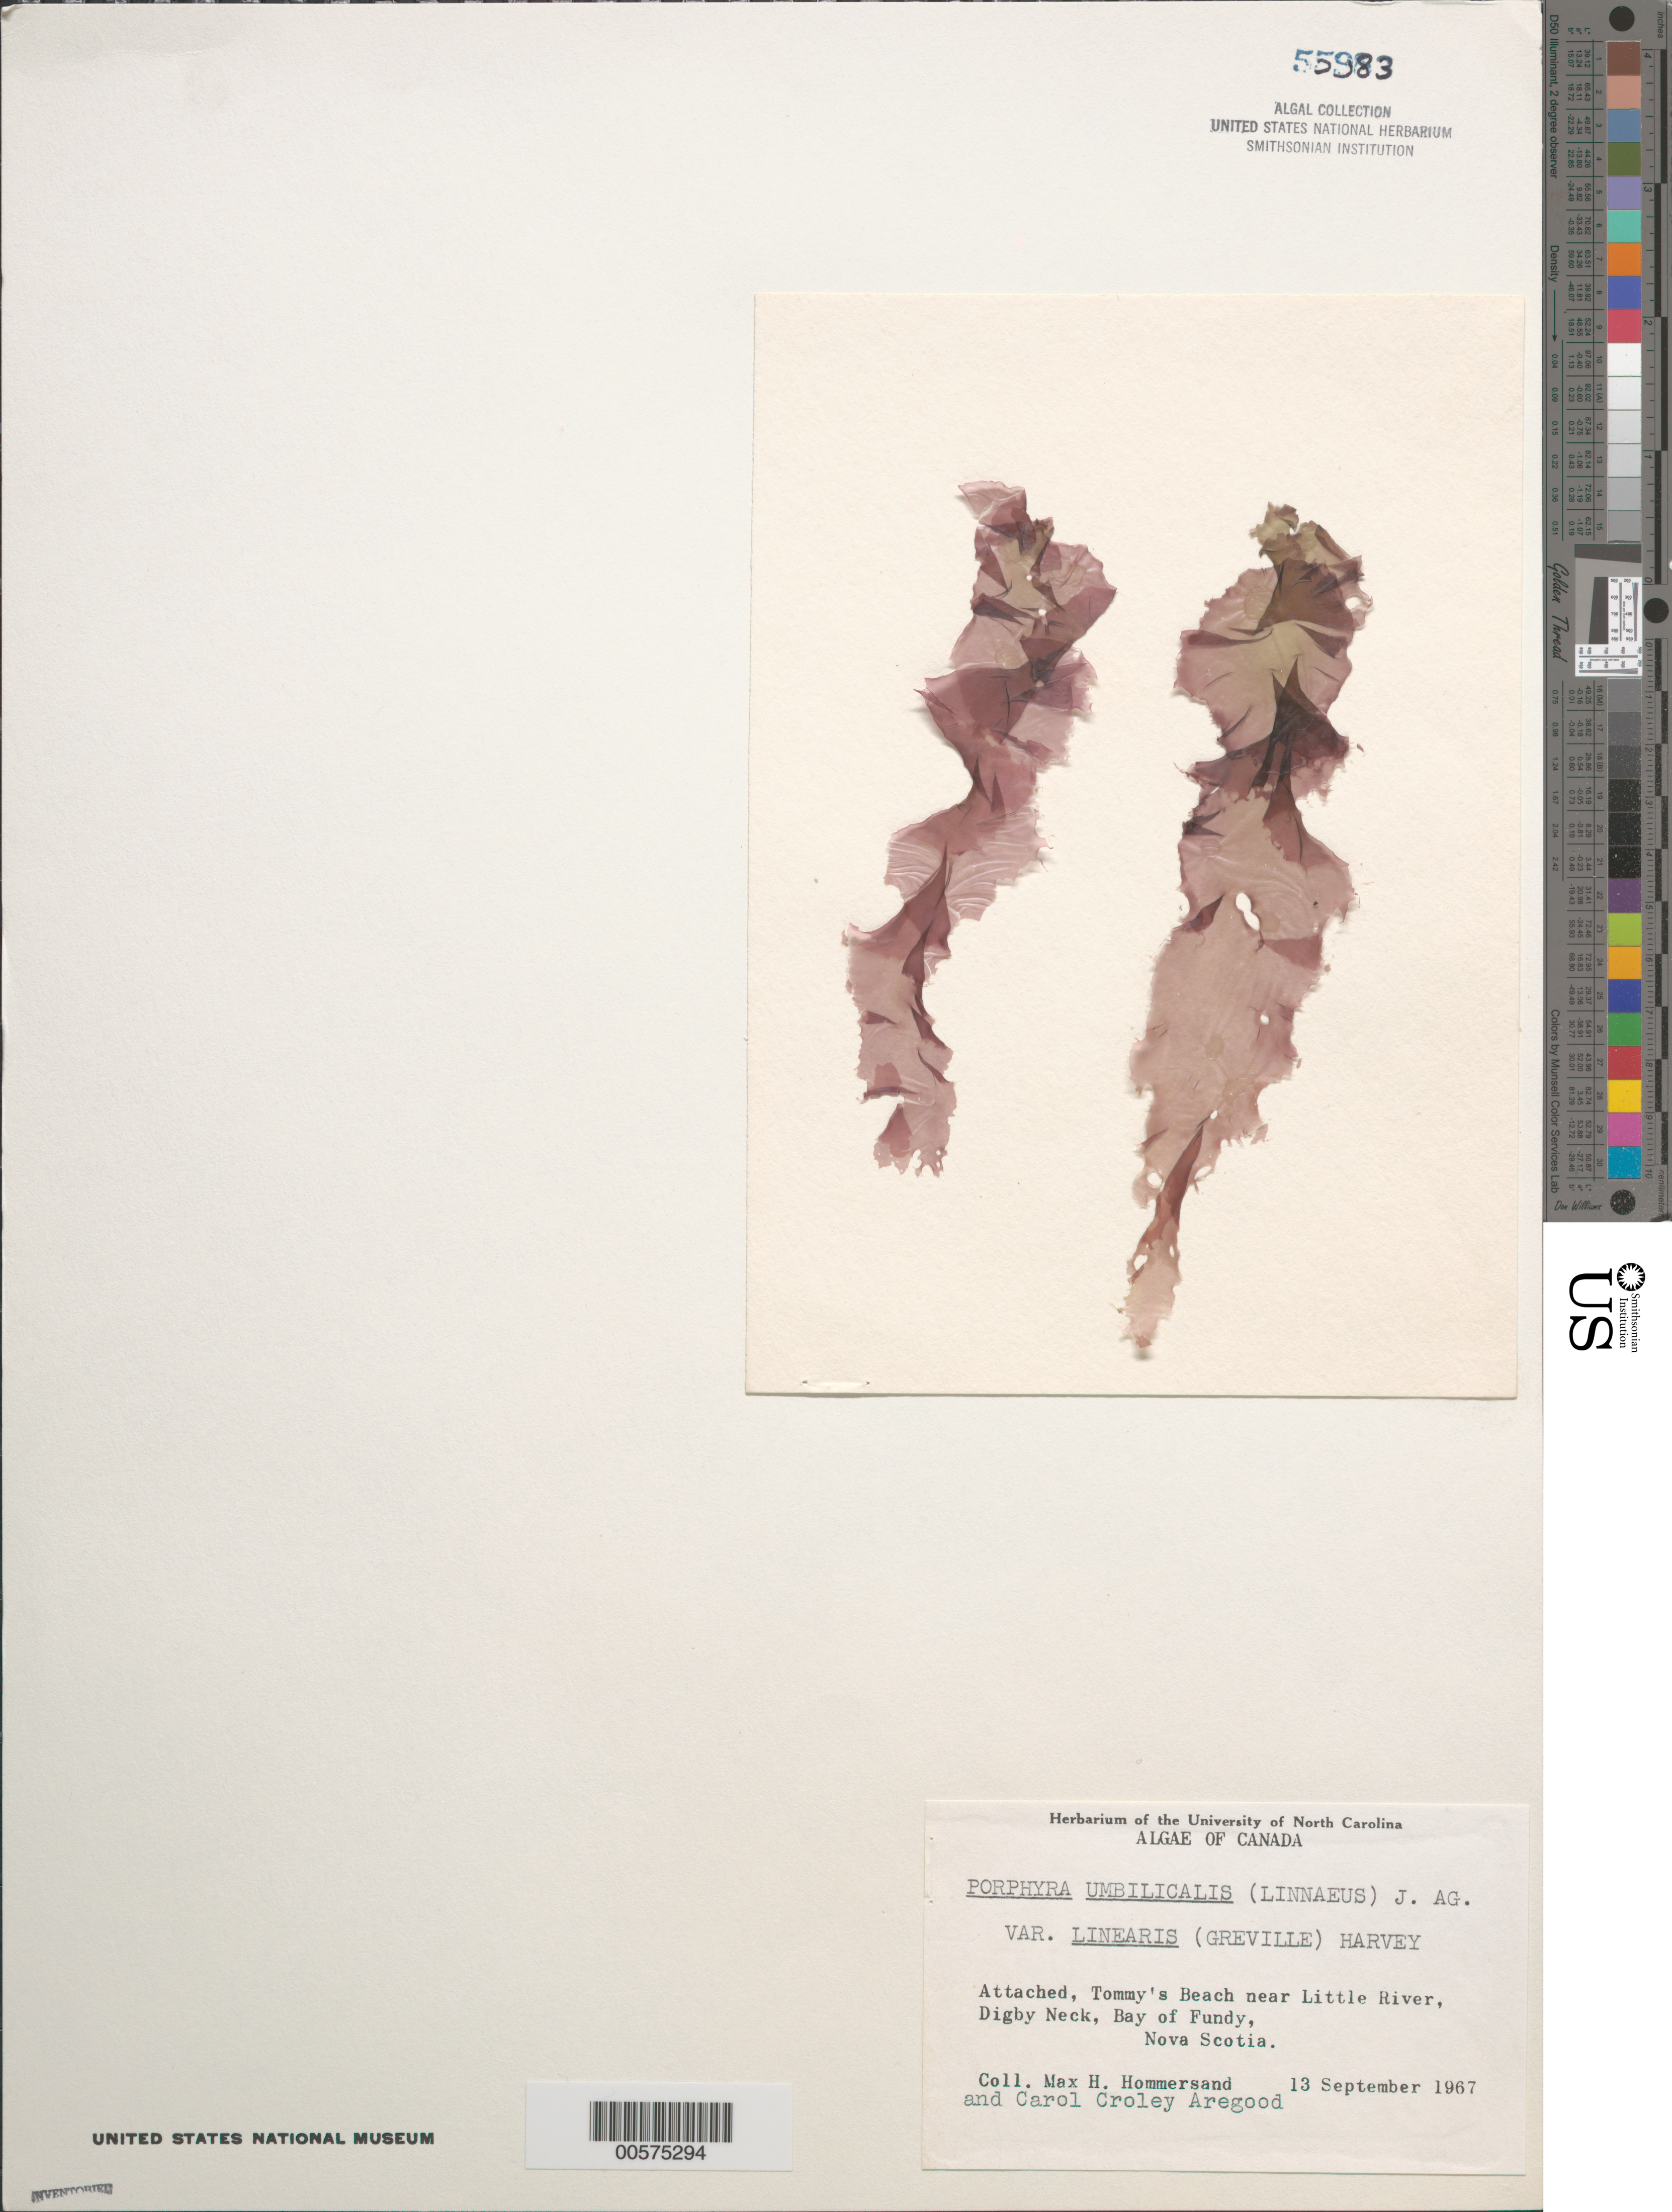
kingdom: Plantae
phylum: Rhodophyta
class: Bangiophyceae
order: Bangiales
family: Bangiaceae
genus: Porphyra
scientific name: Porphyra umbilicalis var. linearis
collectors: M. H. Hommersand & C. Aregood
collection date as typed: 13 Sep 1967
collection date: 1967-09-13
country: Canada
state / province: Nova Scotia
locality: Tommy's Beach near Little River, Digby Neck, Bay of Fundy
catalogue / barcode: US 55983